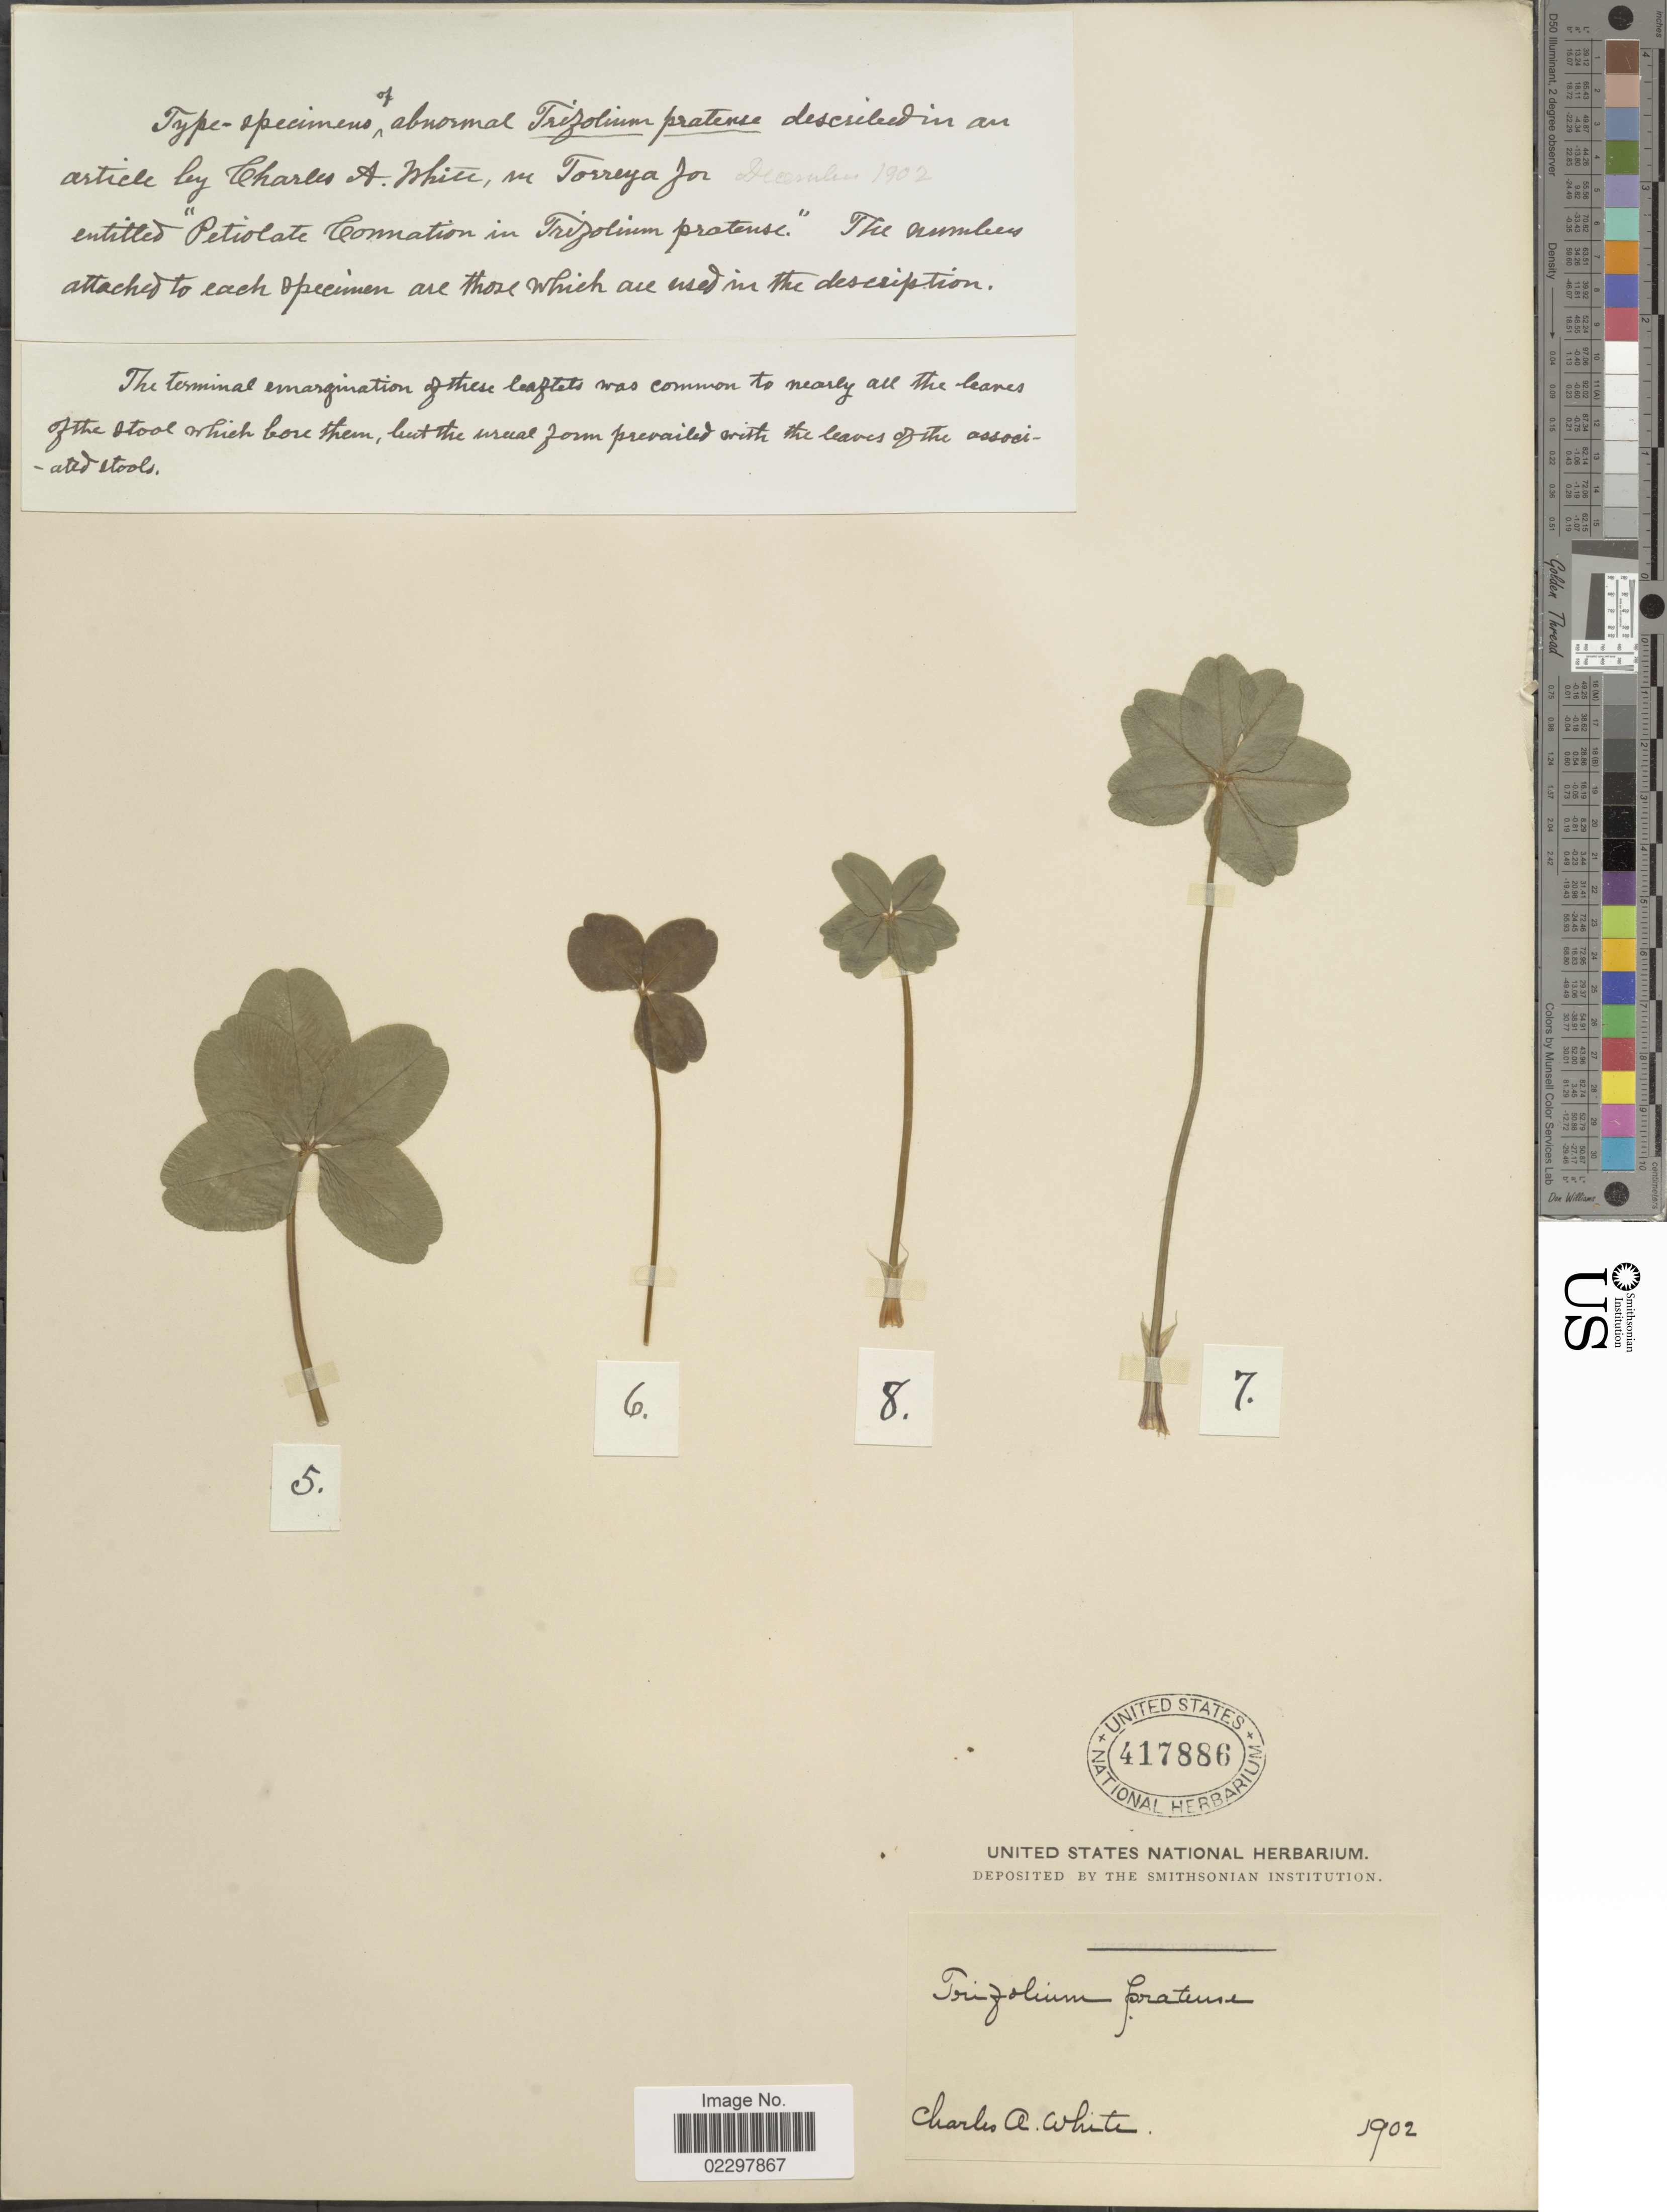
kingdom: Plantae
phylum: Tracheophyta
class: Magnoliopsida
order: Fabales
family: Fabaceae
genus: Trifolium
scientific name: Trifolium pratense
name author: L.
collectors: C. White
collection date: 1902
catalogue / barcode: US 417886